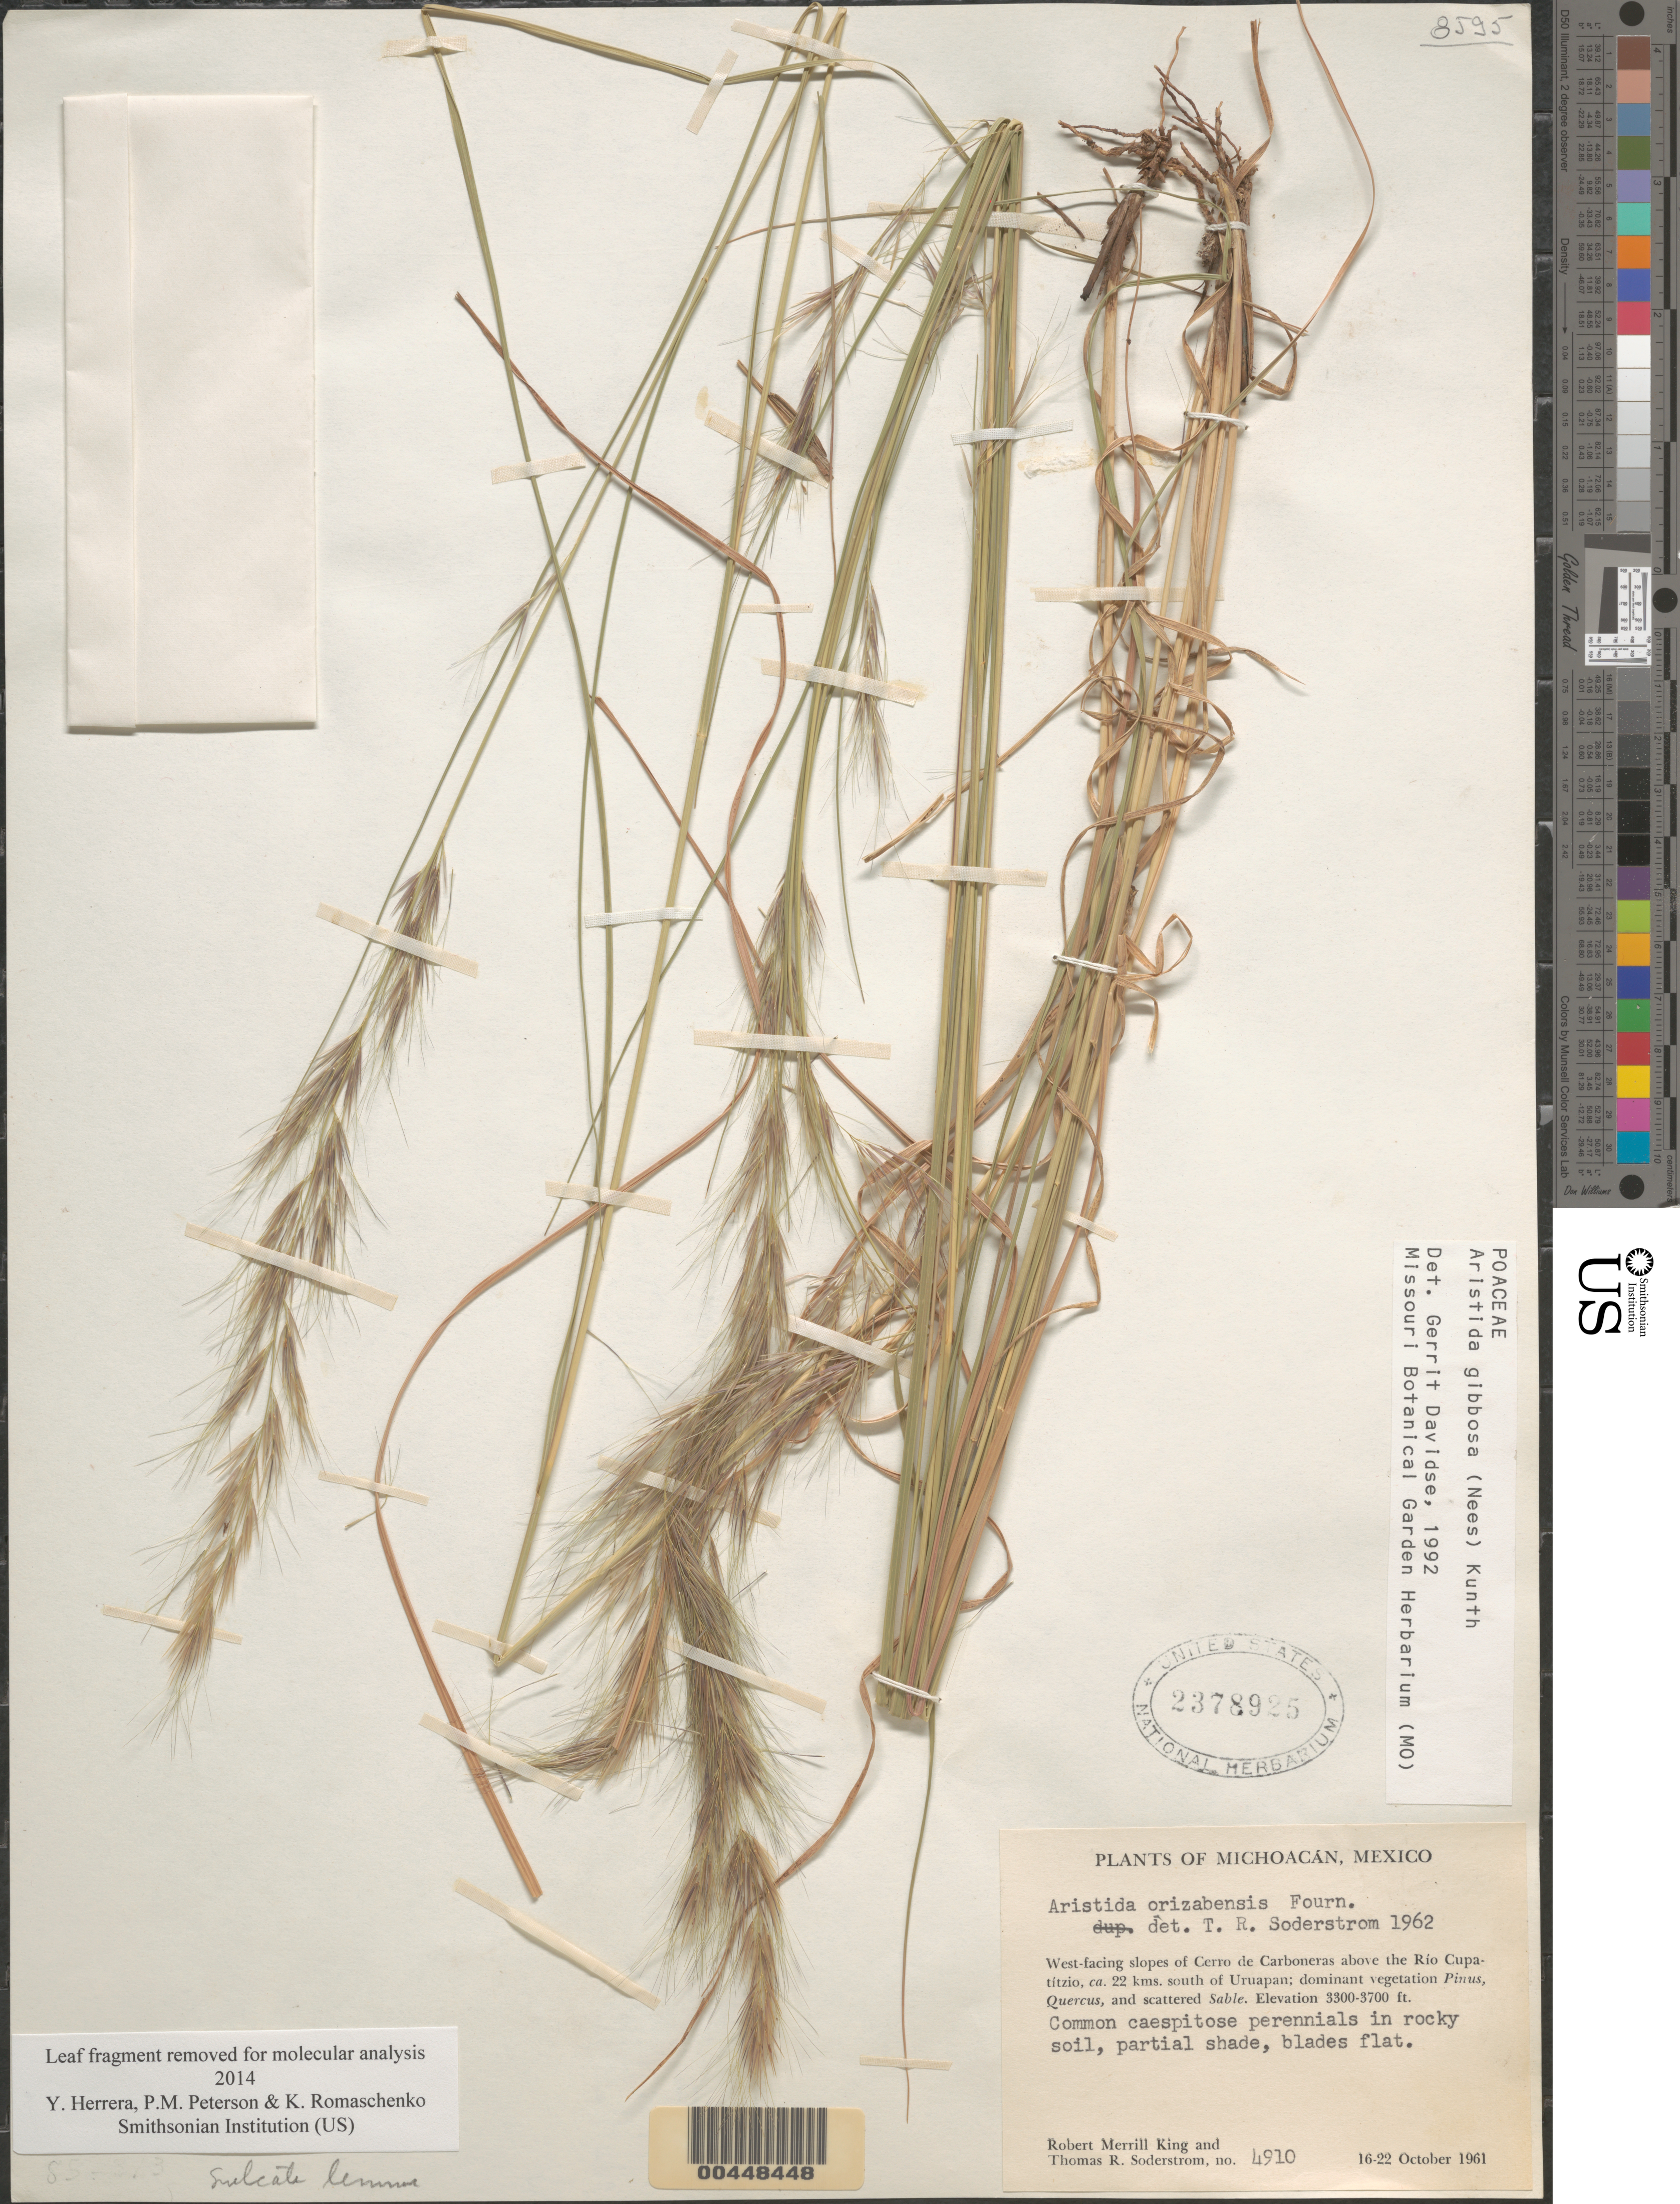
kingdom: Plantae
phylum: Tracheophyta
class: Liliopsida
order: Poales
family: Poaceae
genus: Aristida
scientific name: Aristida gibbosa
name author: (Nees) Kunth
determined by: Davidse, Gerrit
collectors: R. M. King & T. R. Soderstrom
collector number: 4910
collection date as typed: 16 Oct 1961 to 22 Oct 1961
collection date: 1961-10-16/1961-10-22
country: Mexico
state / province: Michoacán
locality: West-facing slopes of Cerro Carboneras above the Rio Cupatitzio, 22 km S of Uruapan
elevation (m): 1006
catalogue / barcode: US 2378925